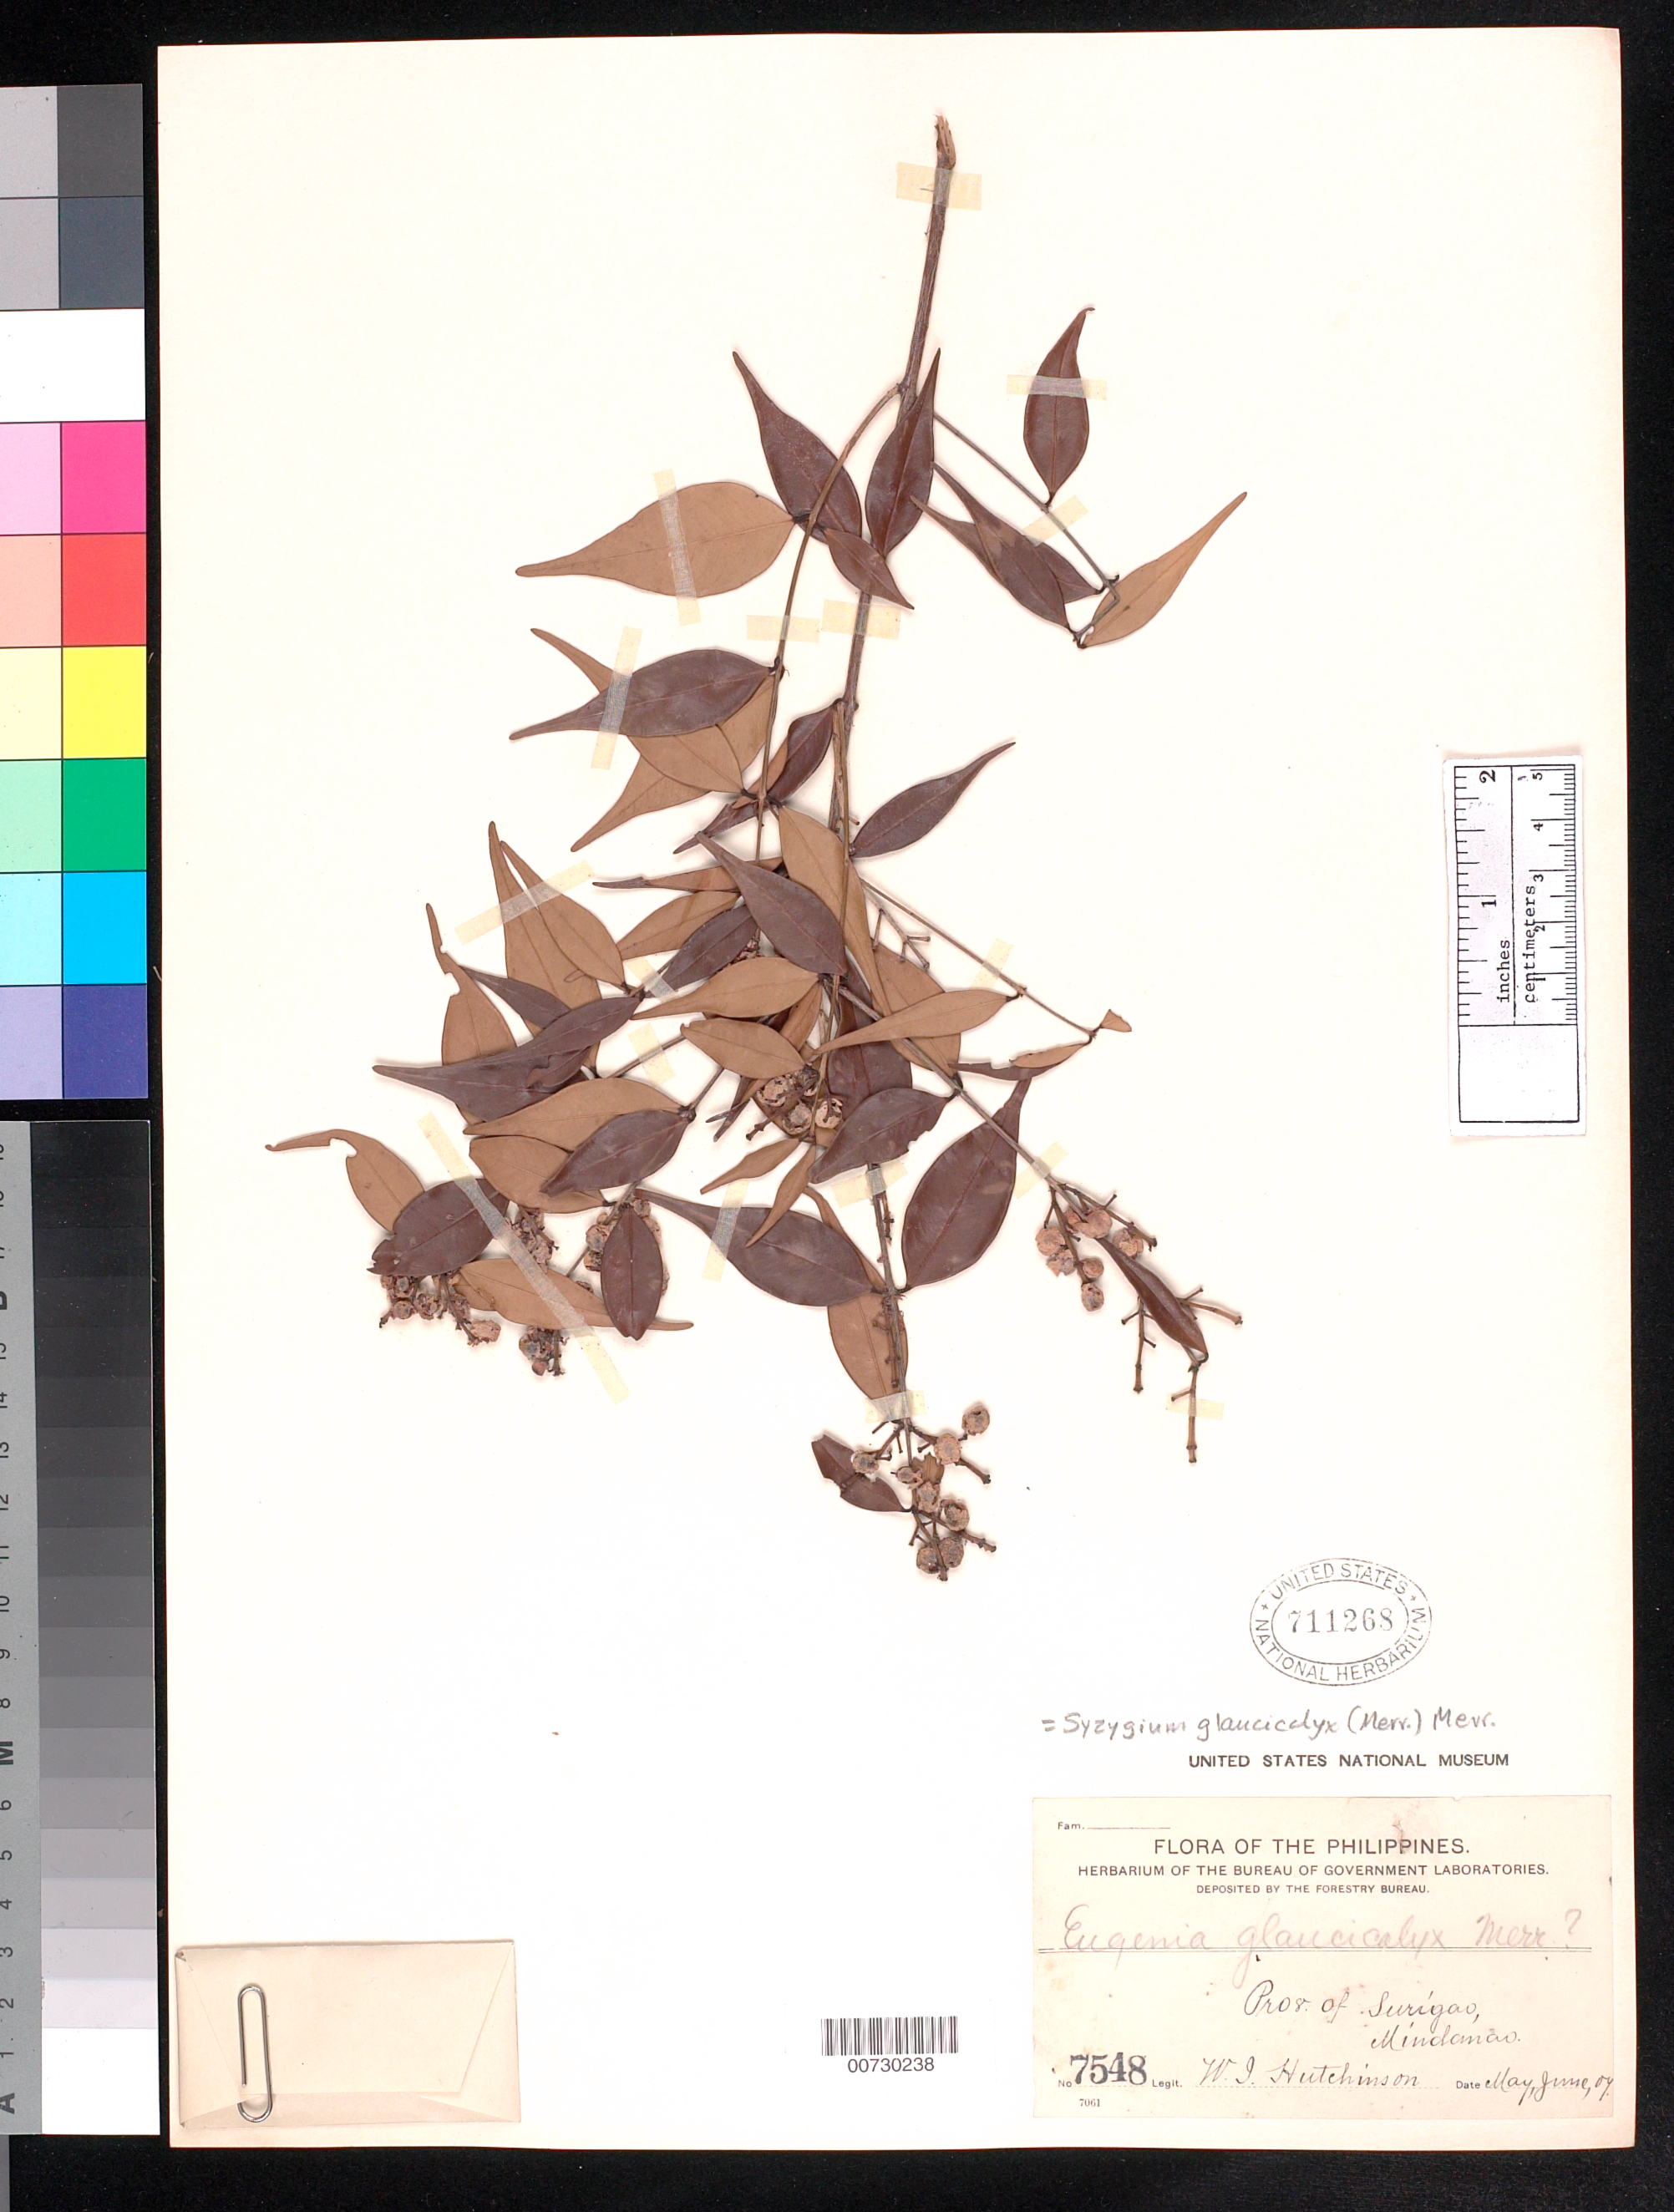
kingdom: Plantae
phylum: Tracheophyta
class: Magnoliopsida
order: Myrtales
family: Myrtaceae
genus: Syzygium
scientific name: Syzygium glaucicalyx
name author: (Merr.) Merr.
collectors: W. I. Hutchinson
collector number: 7548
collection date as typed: May 1909 to -- Jun 1909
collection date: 1909-05/1909-06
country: Philippines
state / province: Caraga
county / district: Surigao del Norte / Surigao del Sur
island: Mindanao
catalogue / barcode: US 711268